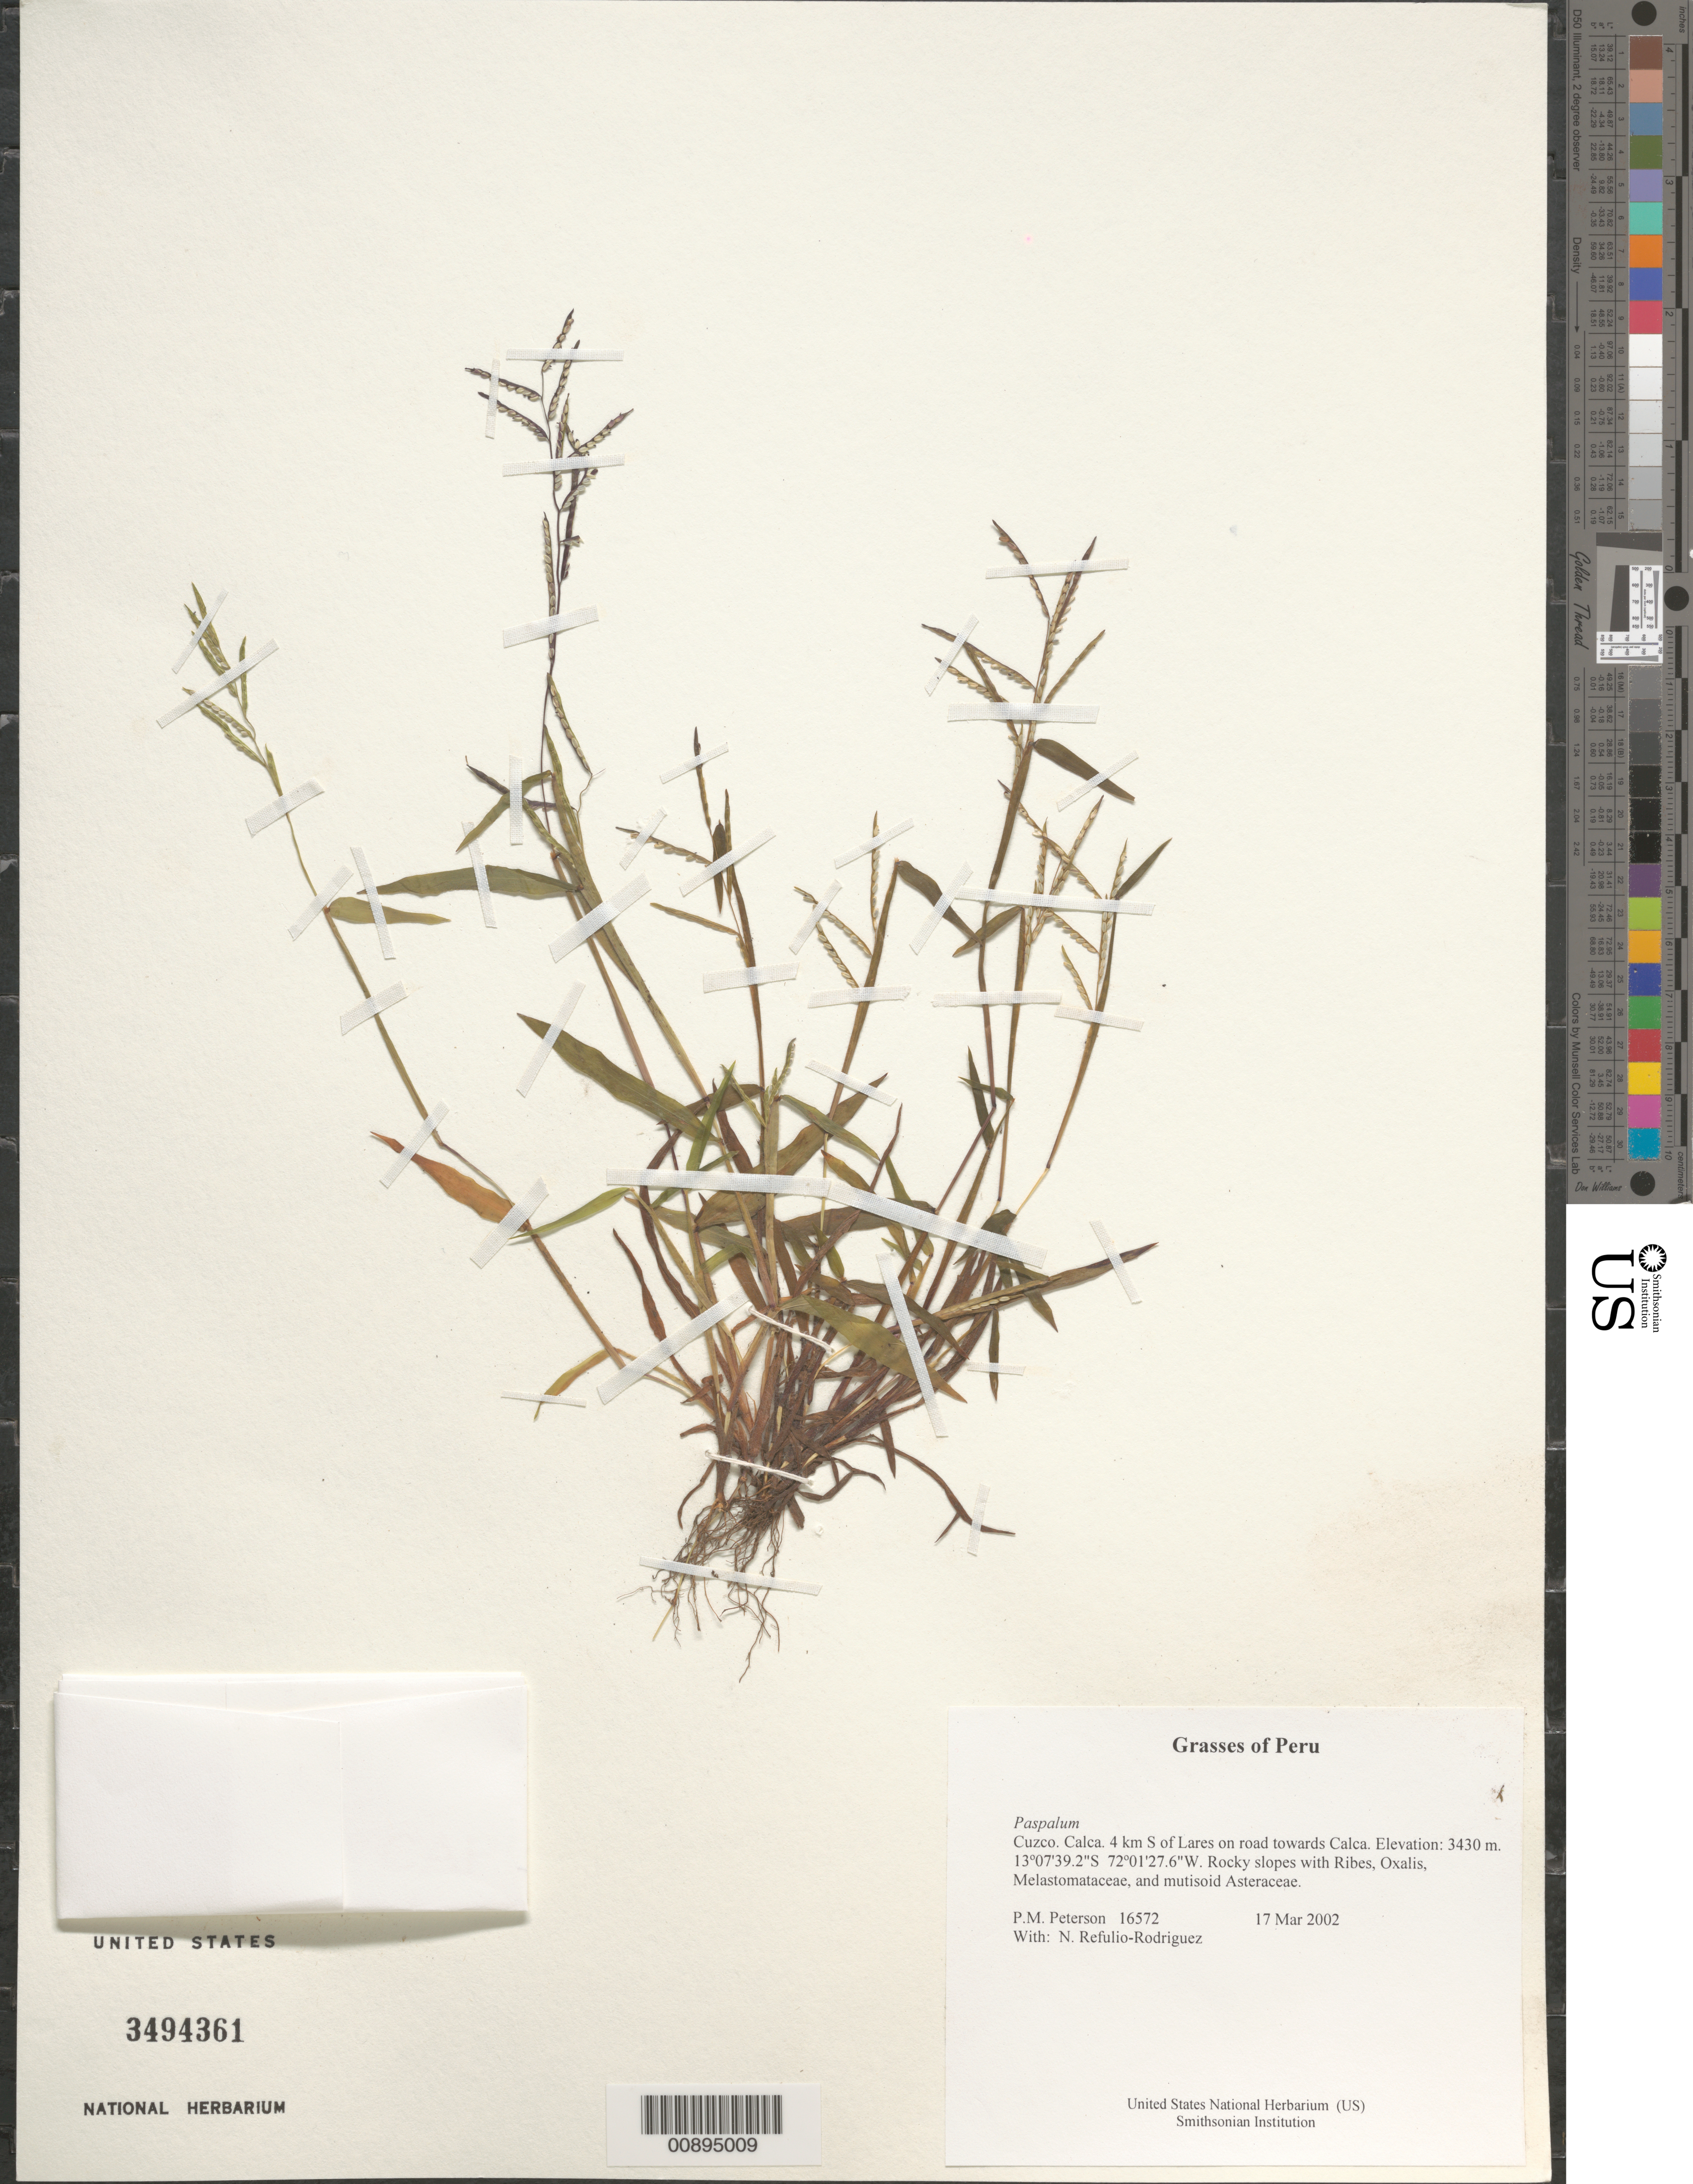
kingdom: Plantae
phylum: Tracheophyta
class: Liliopsida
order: Poales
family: Poaceae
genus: Paspalum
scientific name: Paspalum sp.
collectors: P. M. Peterson & N. Refulio-Rodríguez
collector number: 16572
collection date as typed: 17 Mar 2002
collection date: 2002-03-17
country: Peru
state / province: Cusco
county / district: Calca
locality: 4 km S of Lares on road towards Calca.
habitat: Rocky slopes with ~Ribes, Oxalis, Melastomataceae~, and mutisoid ~Asteraceae~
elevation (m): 3430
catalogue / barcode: US 3494361